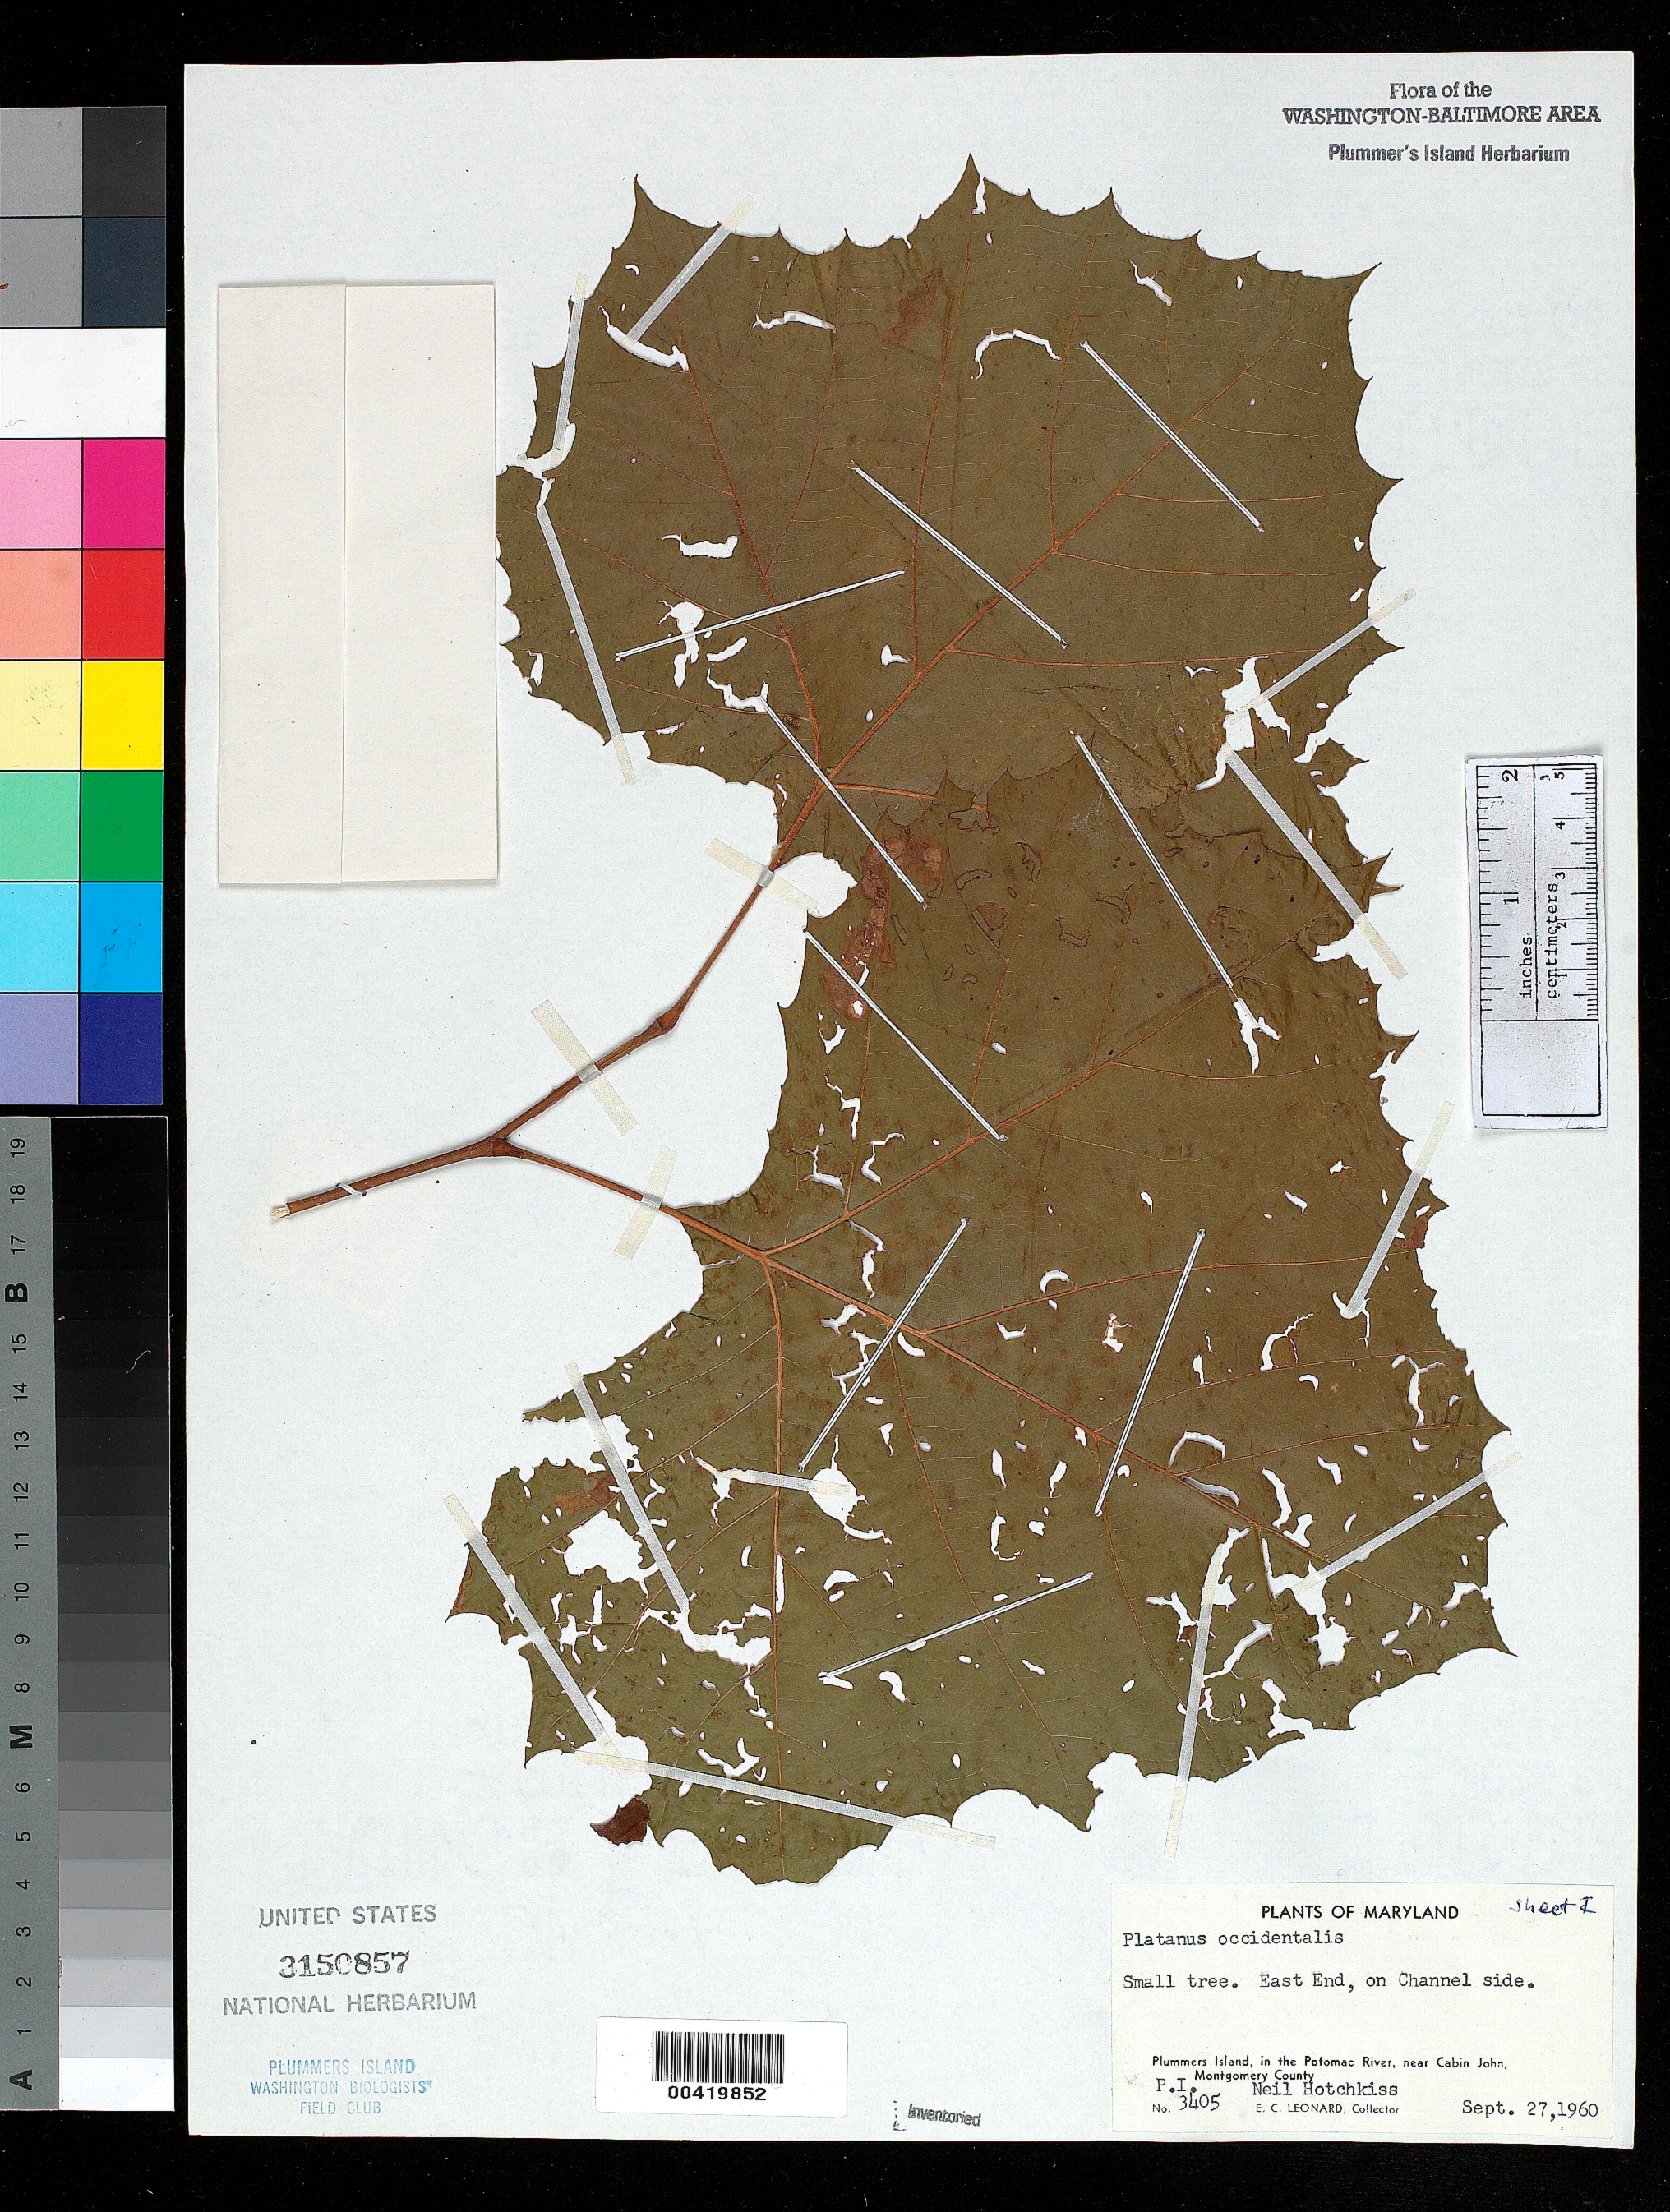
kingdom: Plantae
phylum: Tracheophyta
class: Magnoliopsida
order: Proteales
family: Platanaceae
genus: Platanus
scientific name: Platanus occidentalis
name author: L.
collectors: E. C. Leonard & N. Hotchkiss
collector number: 3405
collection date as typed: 27 Sep 1960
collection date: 1960-09-27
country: United States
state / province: Maryland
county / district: Montgomery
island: Plummers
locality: Plummer's Island; east end, on channel side C. & O. Canal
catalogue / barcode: US 3150857